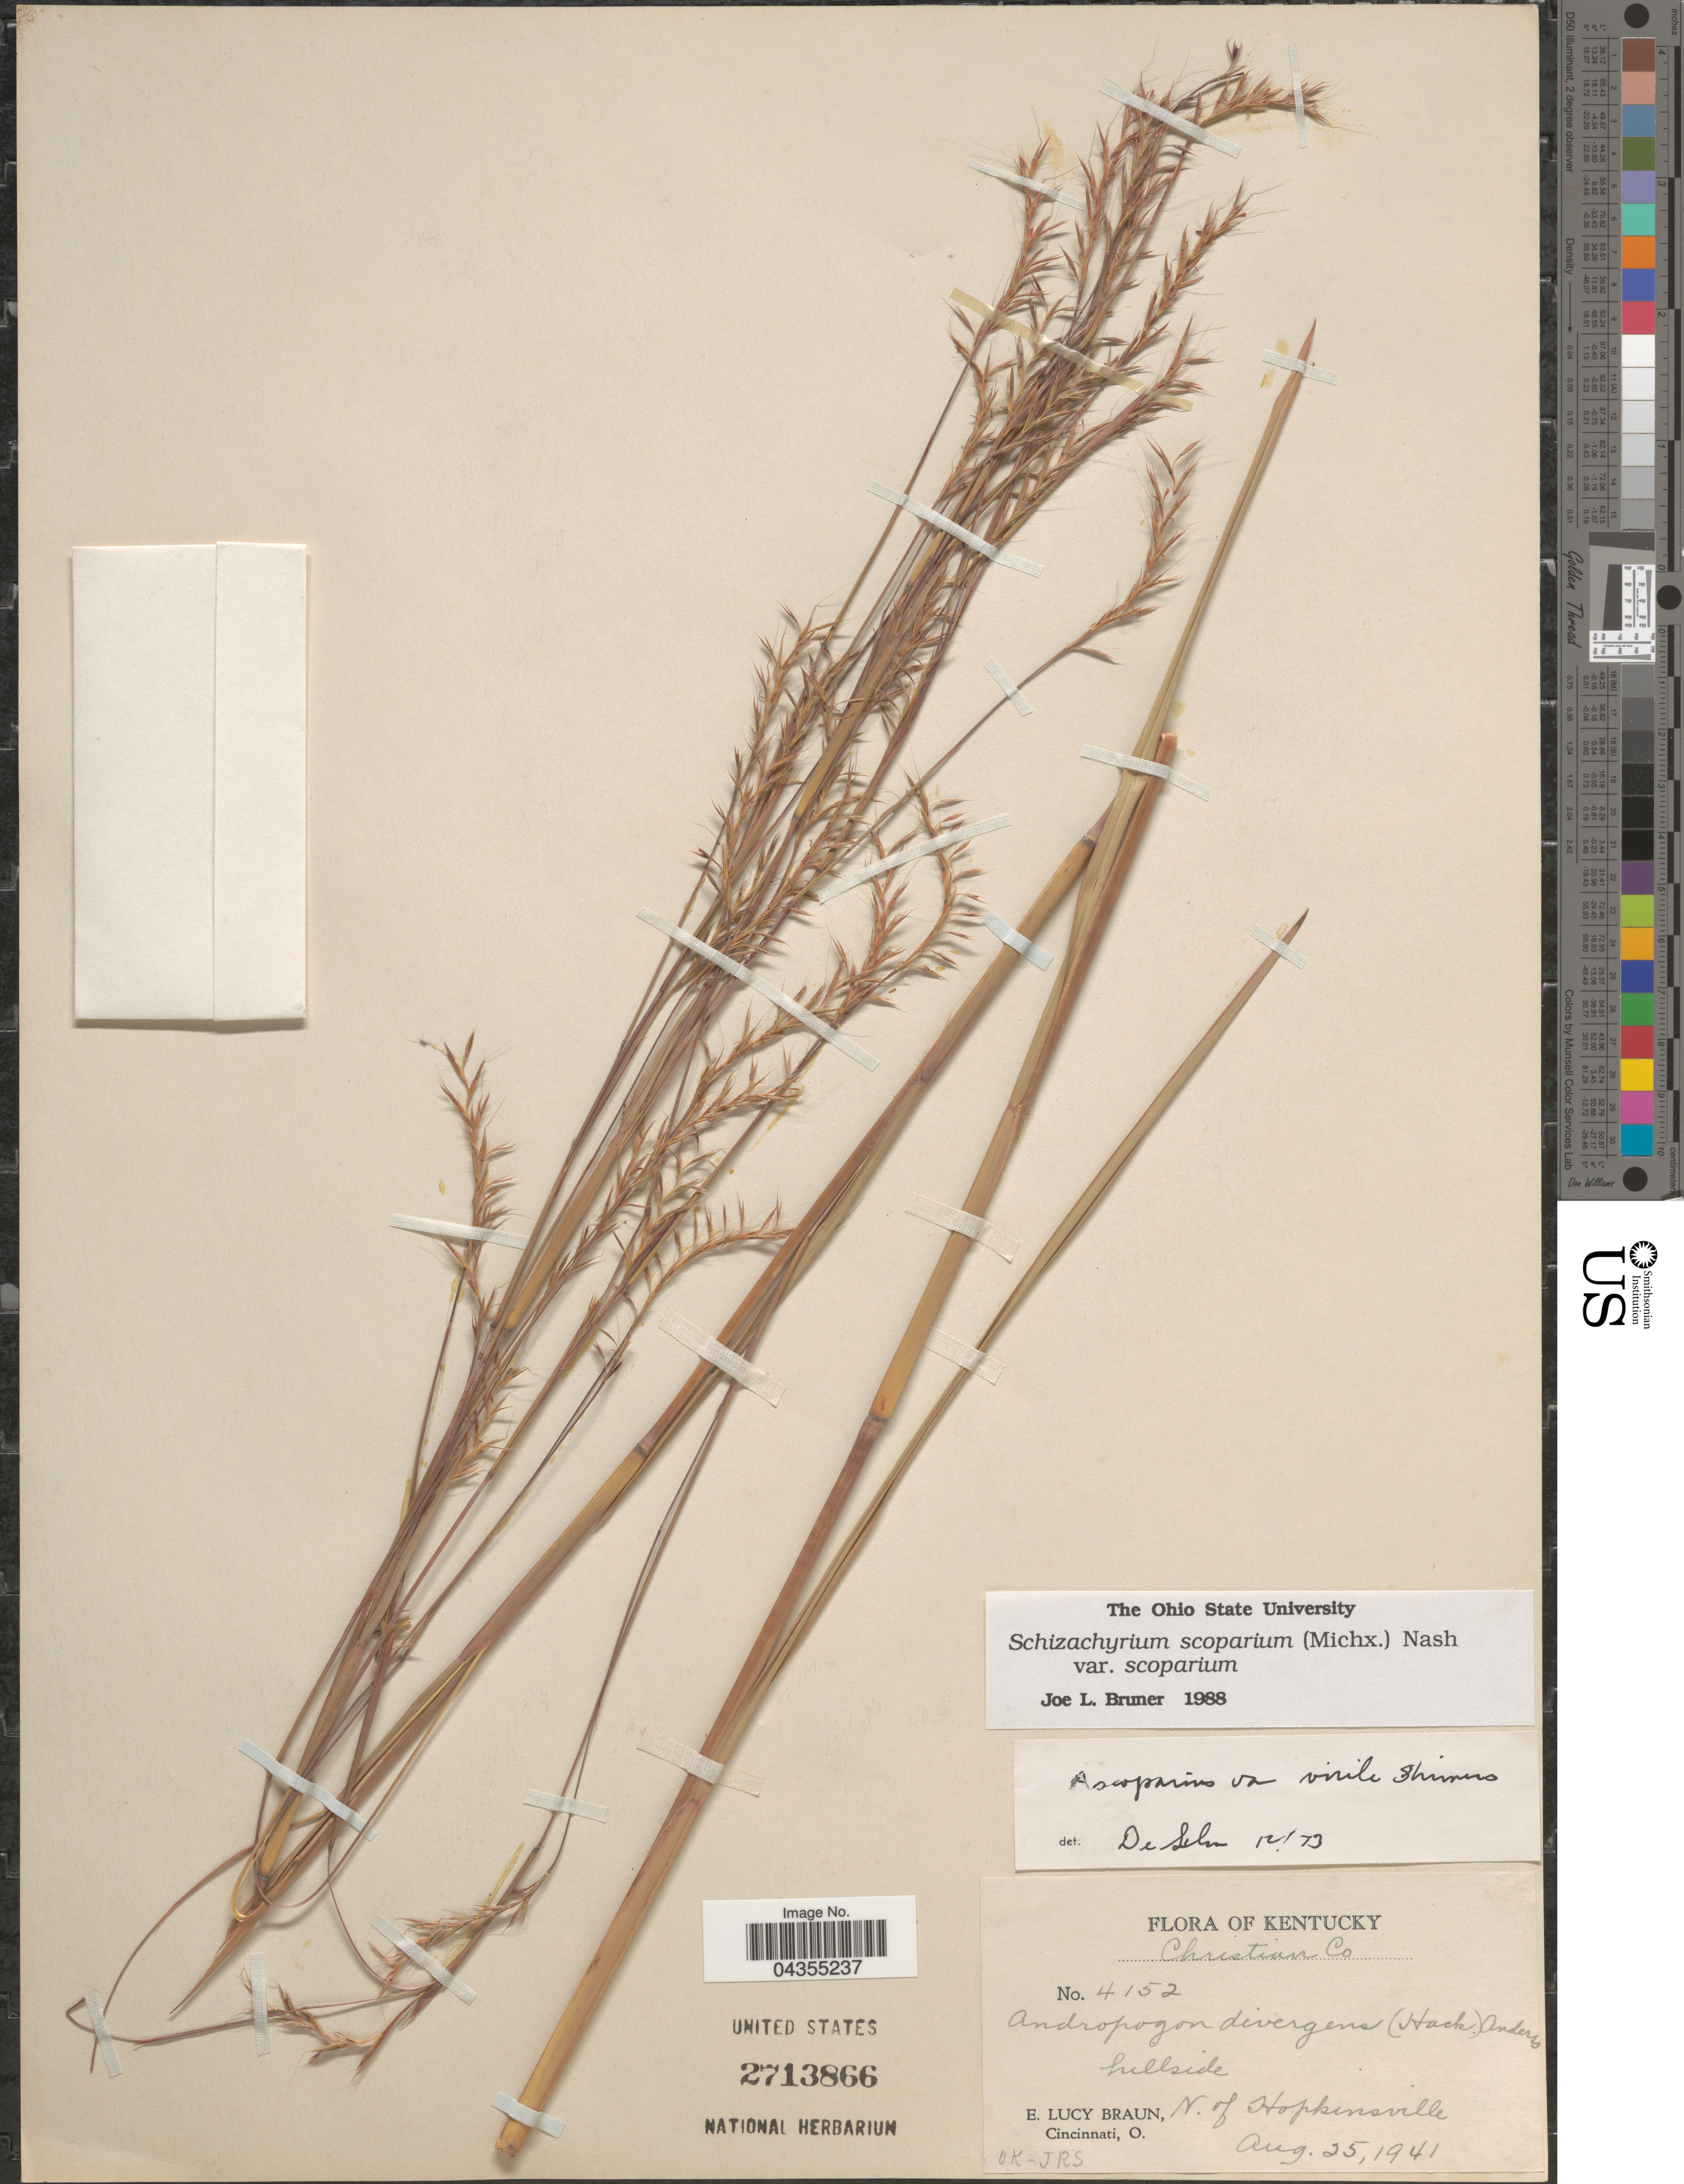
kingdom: Plantae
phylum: Tracheophyta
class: Liliopsida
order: Poales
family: Poaceae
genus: Schizachyrium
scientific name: Schizachyrium scoparium var. scoparium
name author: (Michx.) Nash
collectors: E. L. Braun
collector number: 4152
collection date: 1941-08-25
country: United States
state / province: Kentucky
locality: Christian Co. Hillside. N. of Hoppinsville.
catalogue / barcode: US 2713866